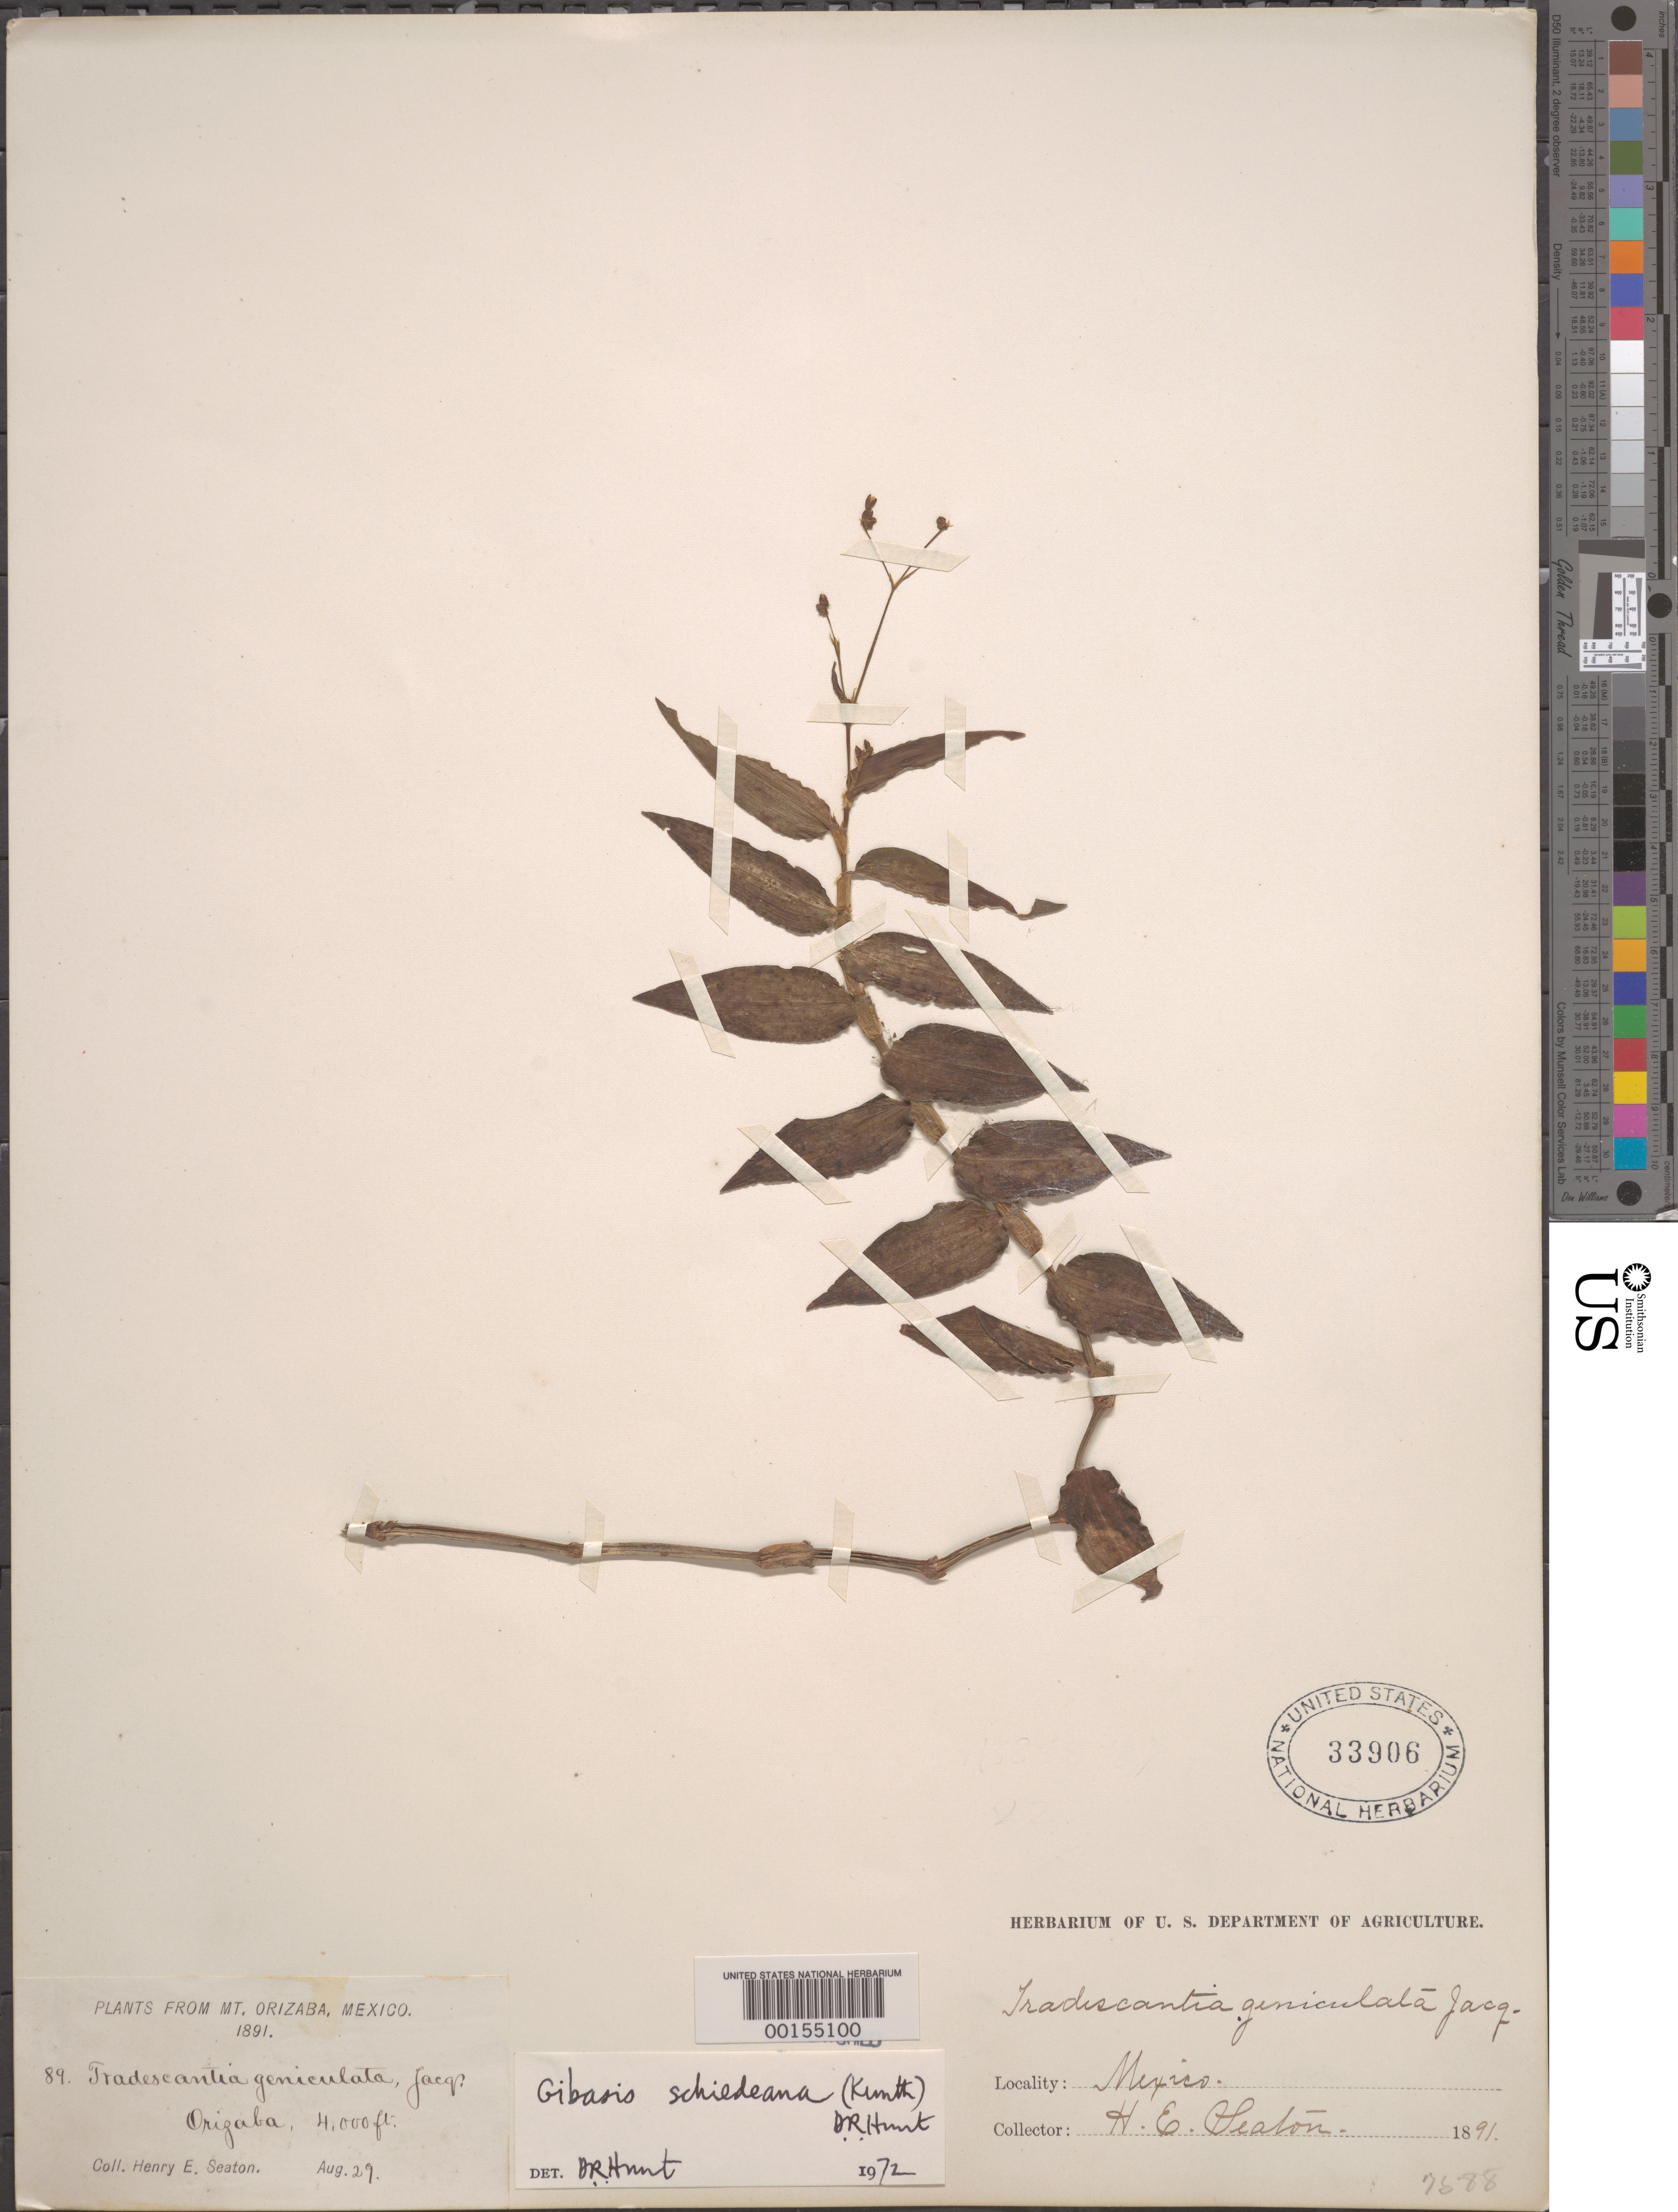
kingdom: Plantae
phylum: Tracheophyta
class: Liliopsida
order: Commelinales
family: Commelinaceae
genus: Gibasis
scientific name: Gibasis pellucida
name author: (M. Martens & Galeotti) D.R. Hunt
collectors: H. E. Seaton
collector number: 89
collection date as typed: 29 Aug 1891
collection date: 1891-08-29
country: Mexico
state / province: Veracruz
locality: Citlaltepetl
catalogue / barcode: US 33906